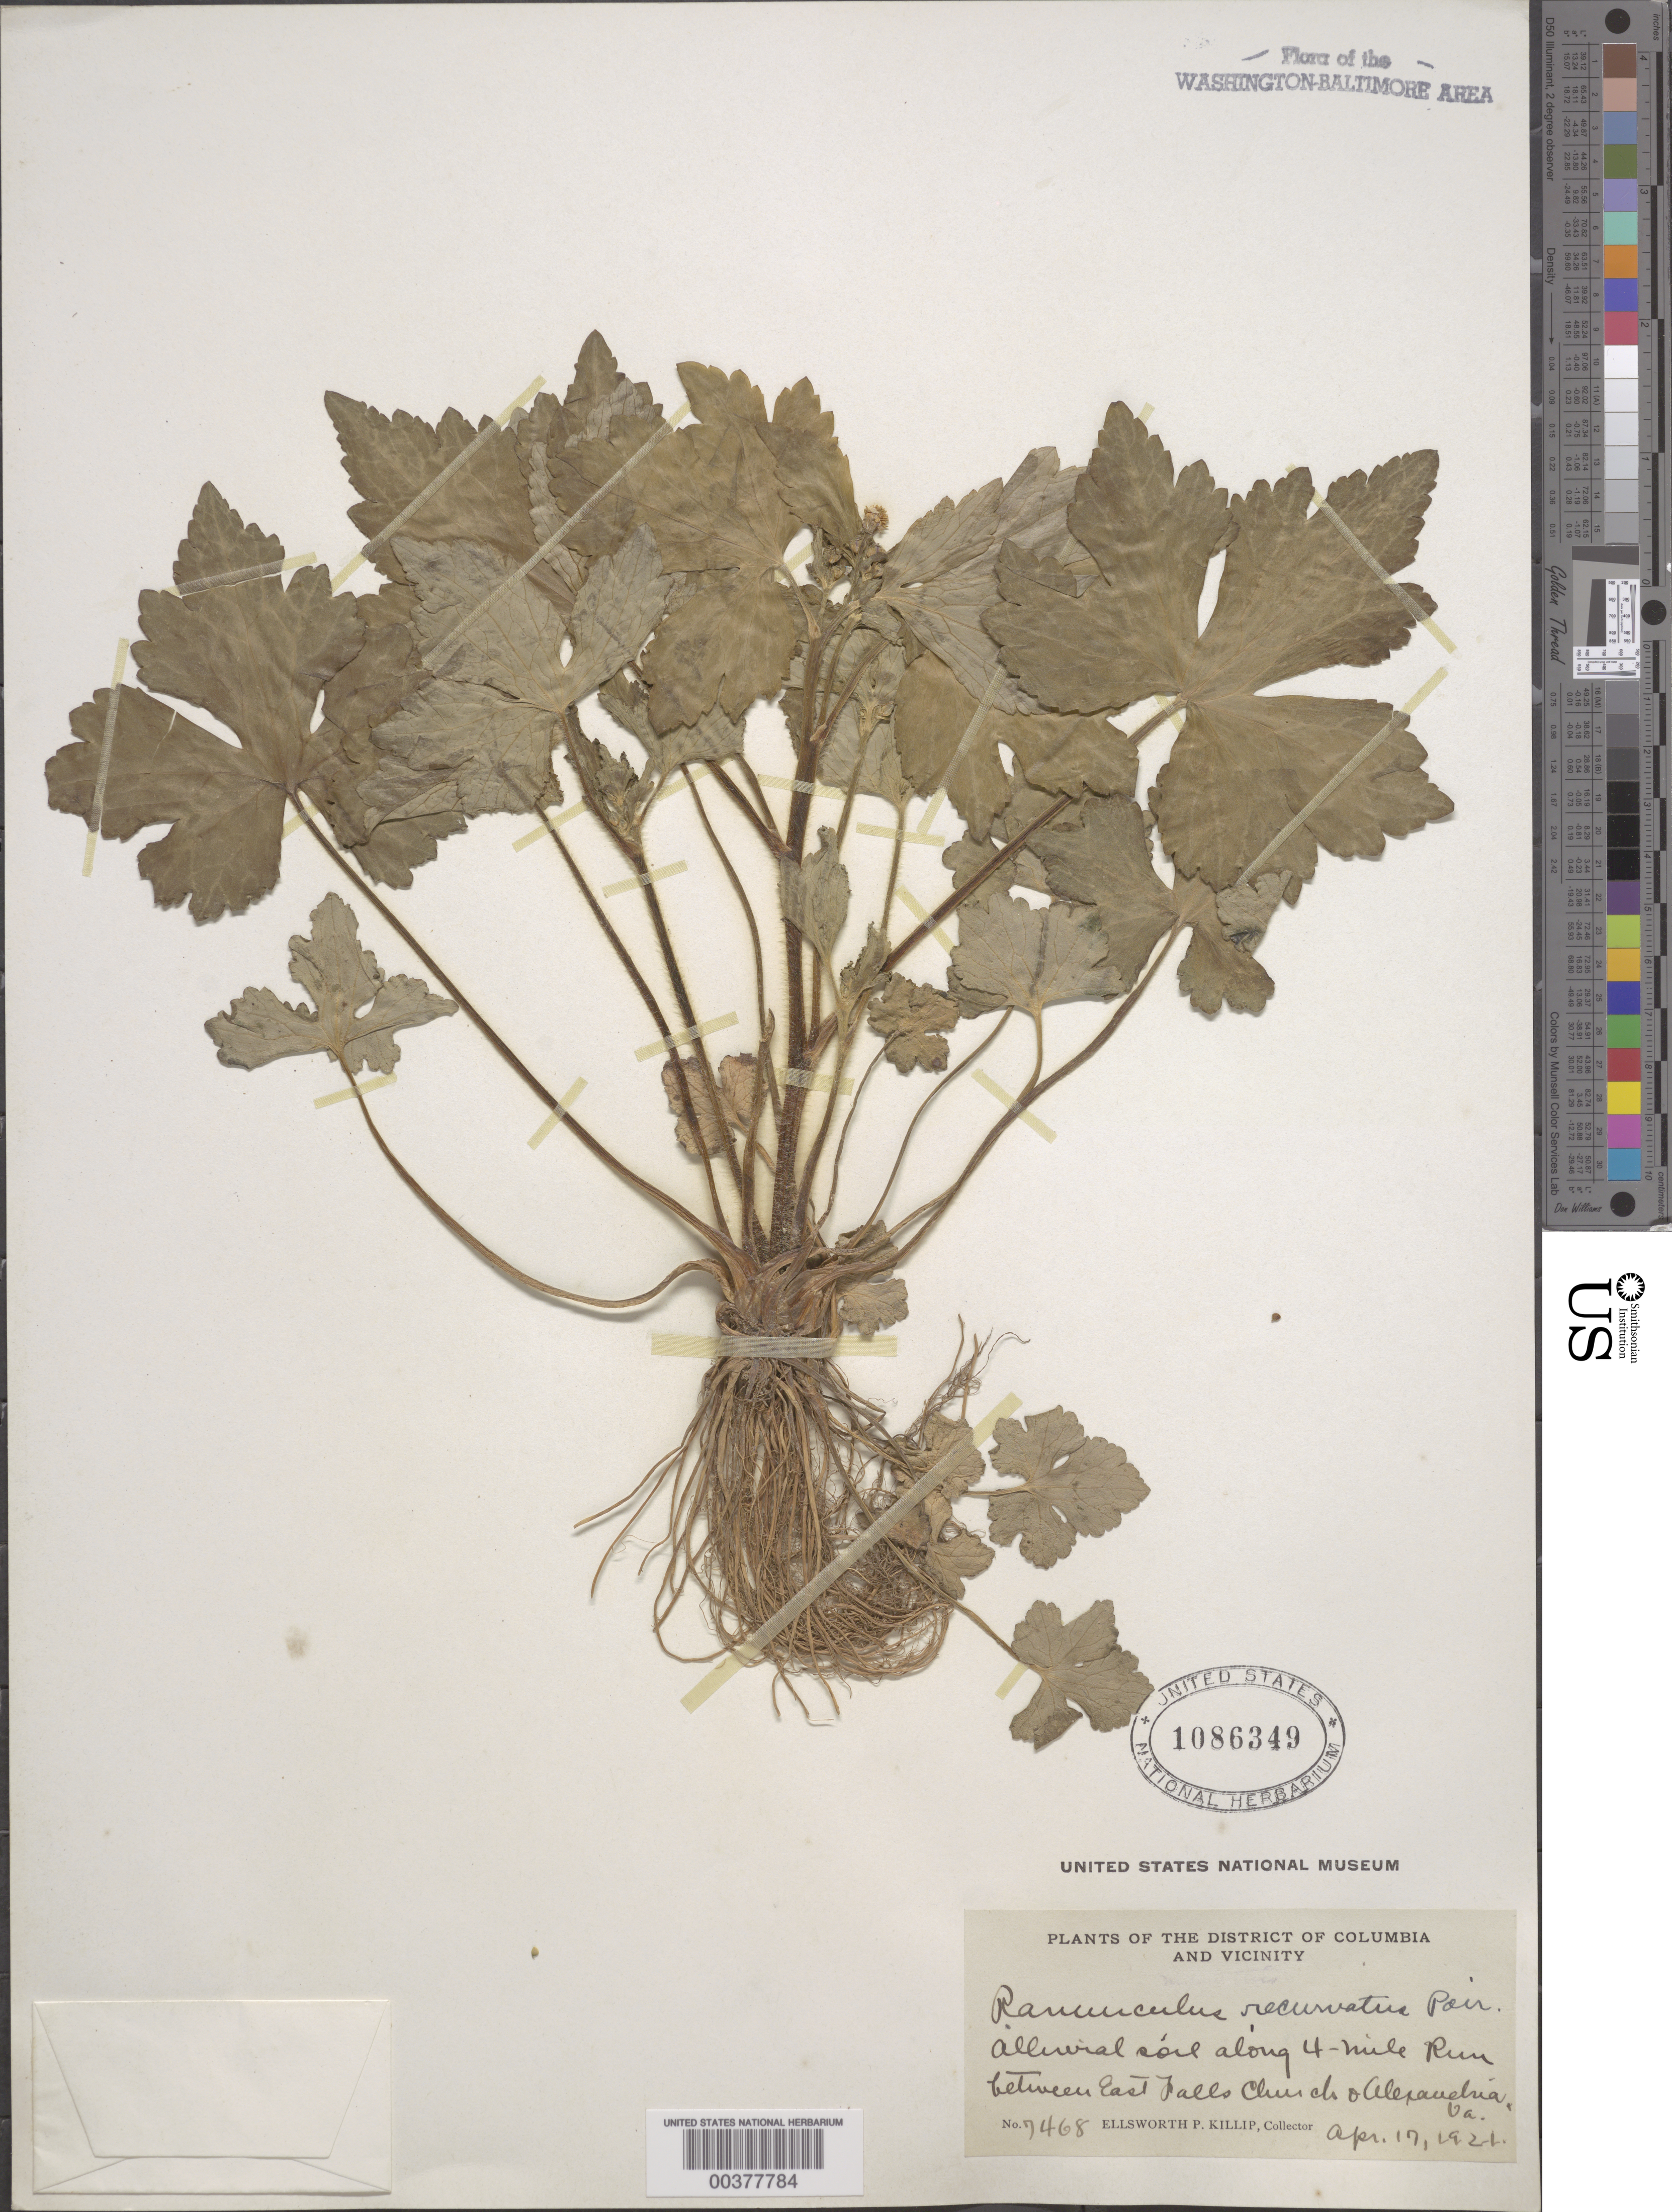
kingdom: Plantae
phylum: Tracheophyta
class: Magnoliopsida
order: Ranunculales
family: Ranunculaceae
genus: Ranunculus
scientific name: Ranunculus recurvatus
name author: Poir.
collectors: E. P. Killip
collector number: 7468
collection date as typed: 17 Apr 1921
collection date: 1921-04-17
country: United States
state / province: Virginia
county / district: Arlington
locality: Four Mile Run between Falls Church and Alexandria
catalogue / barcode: US 1086349